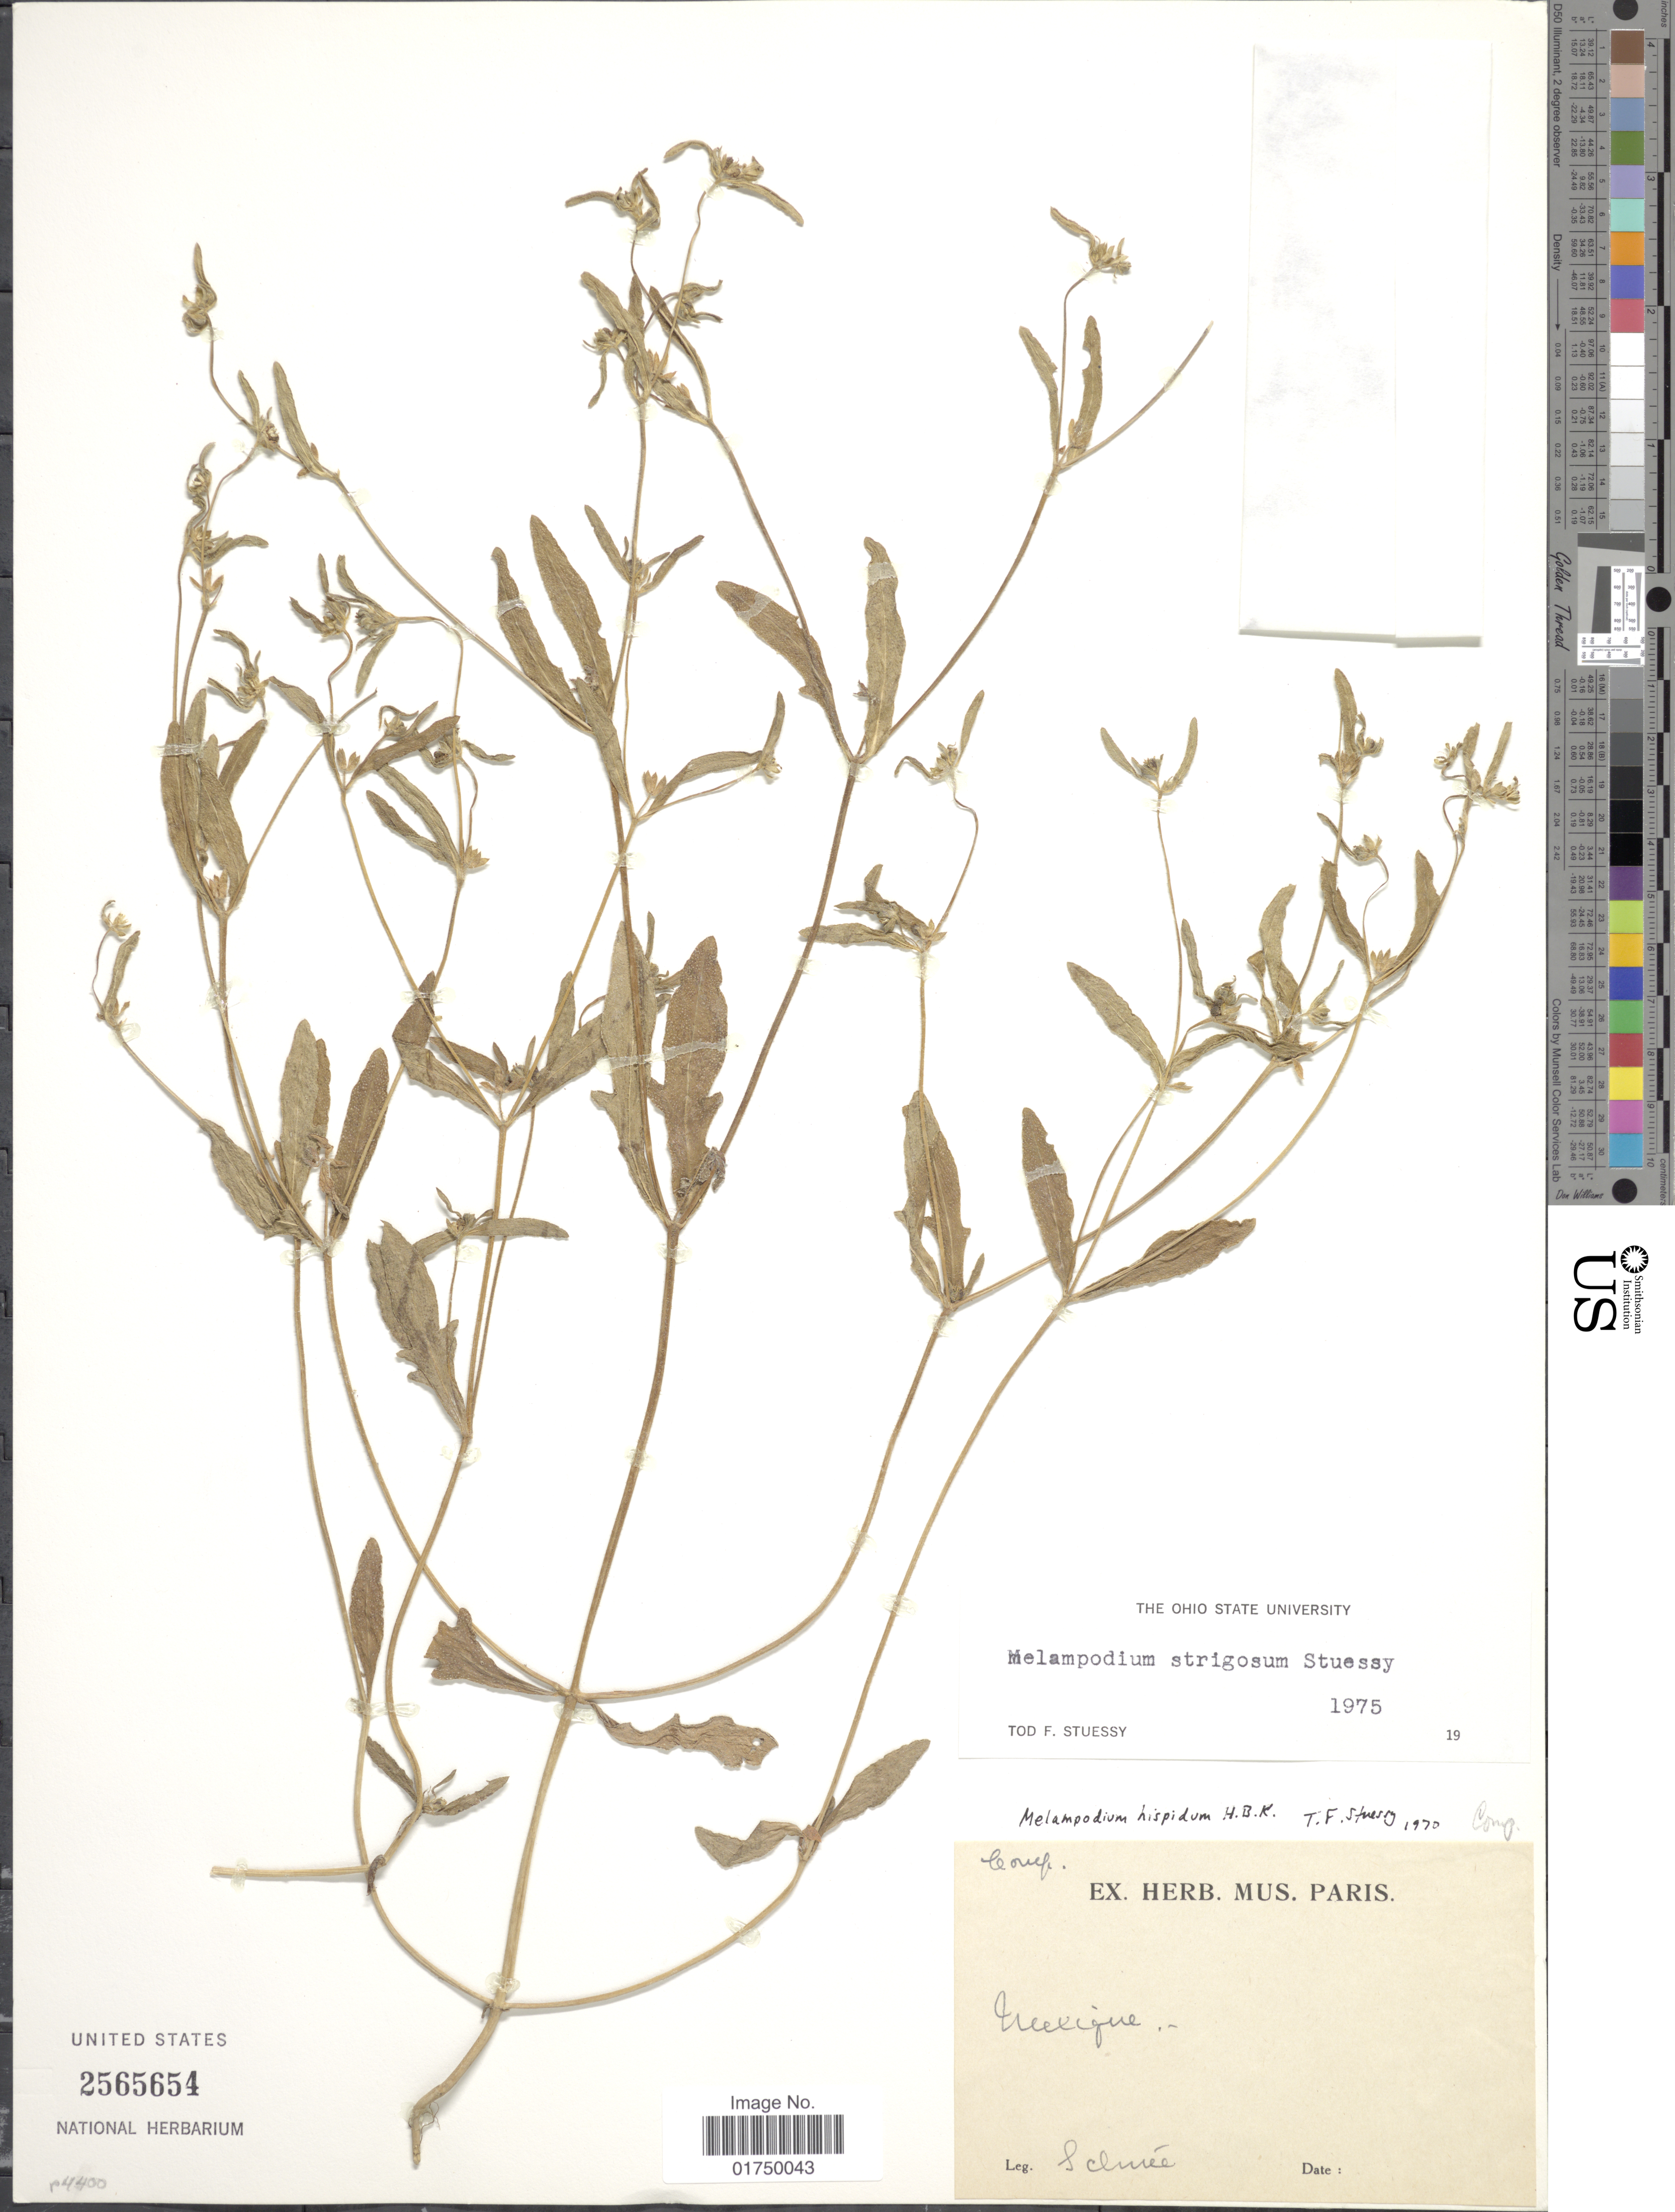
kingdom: Plantae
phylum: Tracheophyta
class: Magnoliopsida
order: Asterales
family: Asteraceae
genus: Melampodium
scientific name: Melampodium strigosum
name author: Stuessy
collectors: -- Schnée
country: Mexico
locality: Mexique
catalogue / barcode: US 2565654